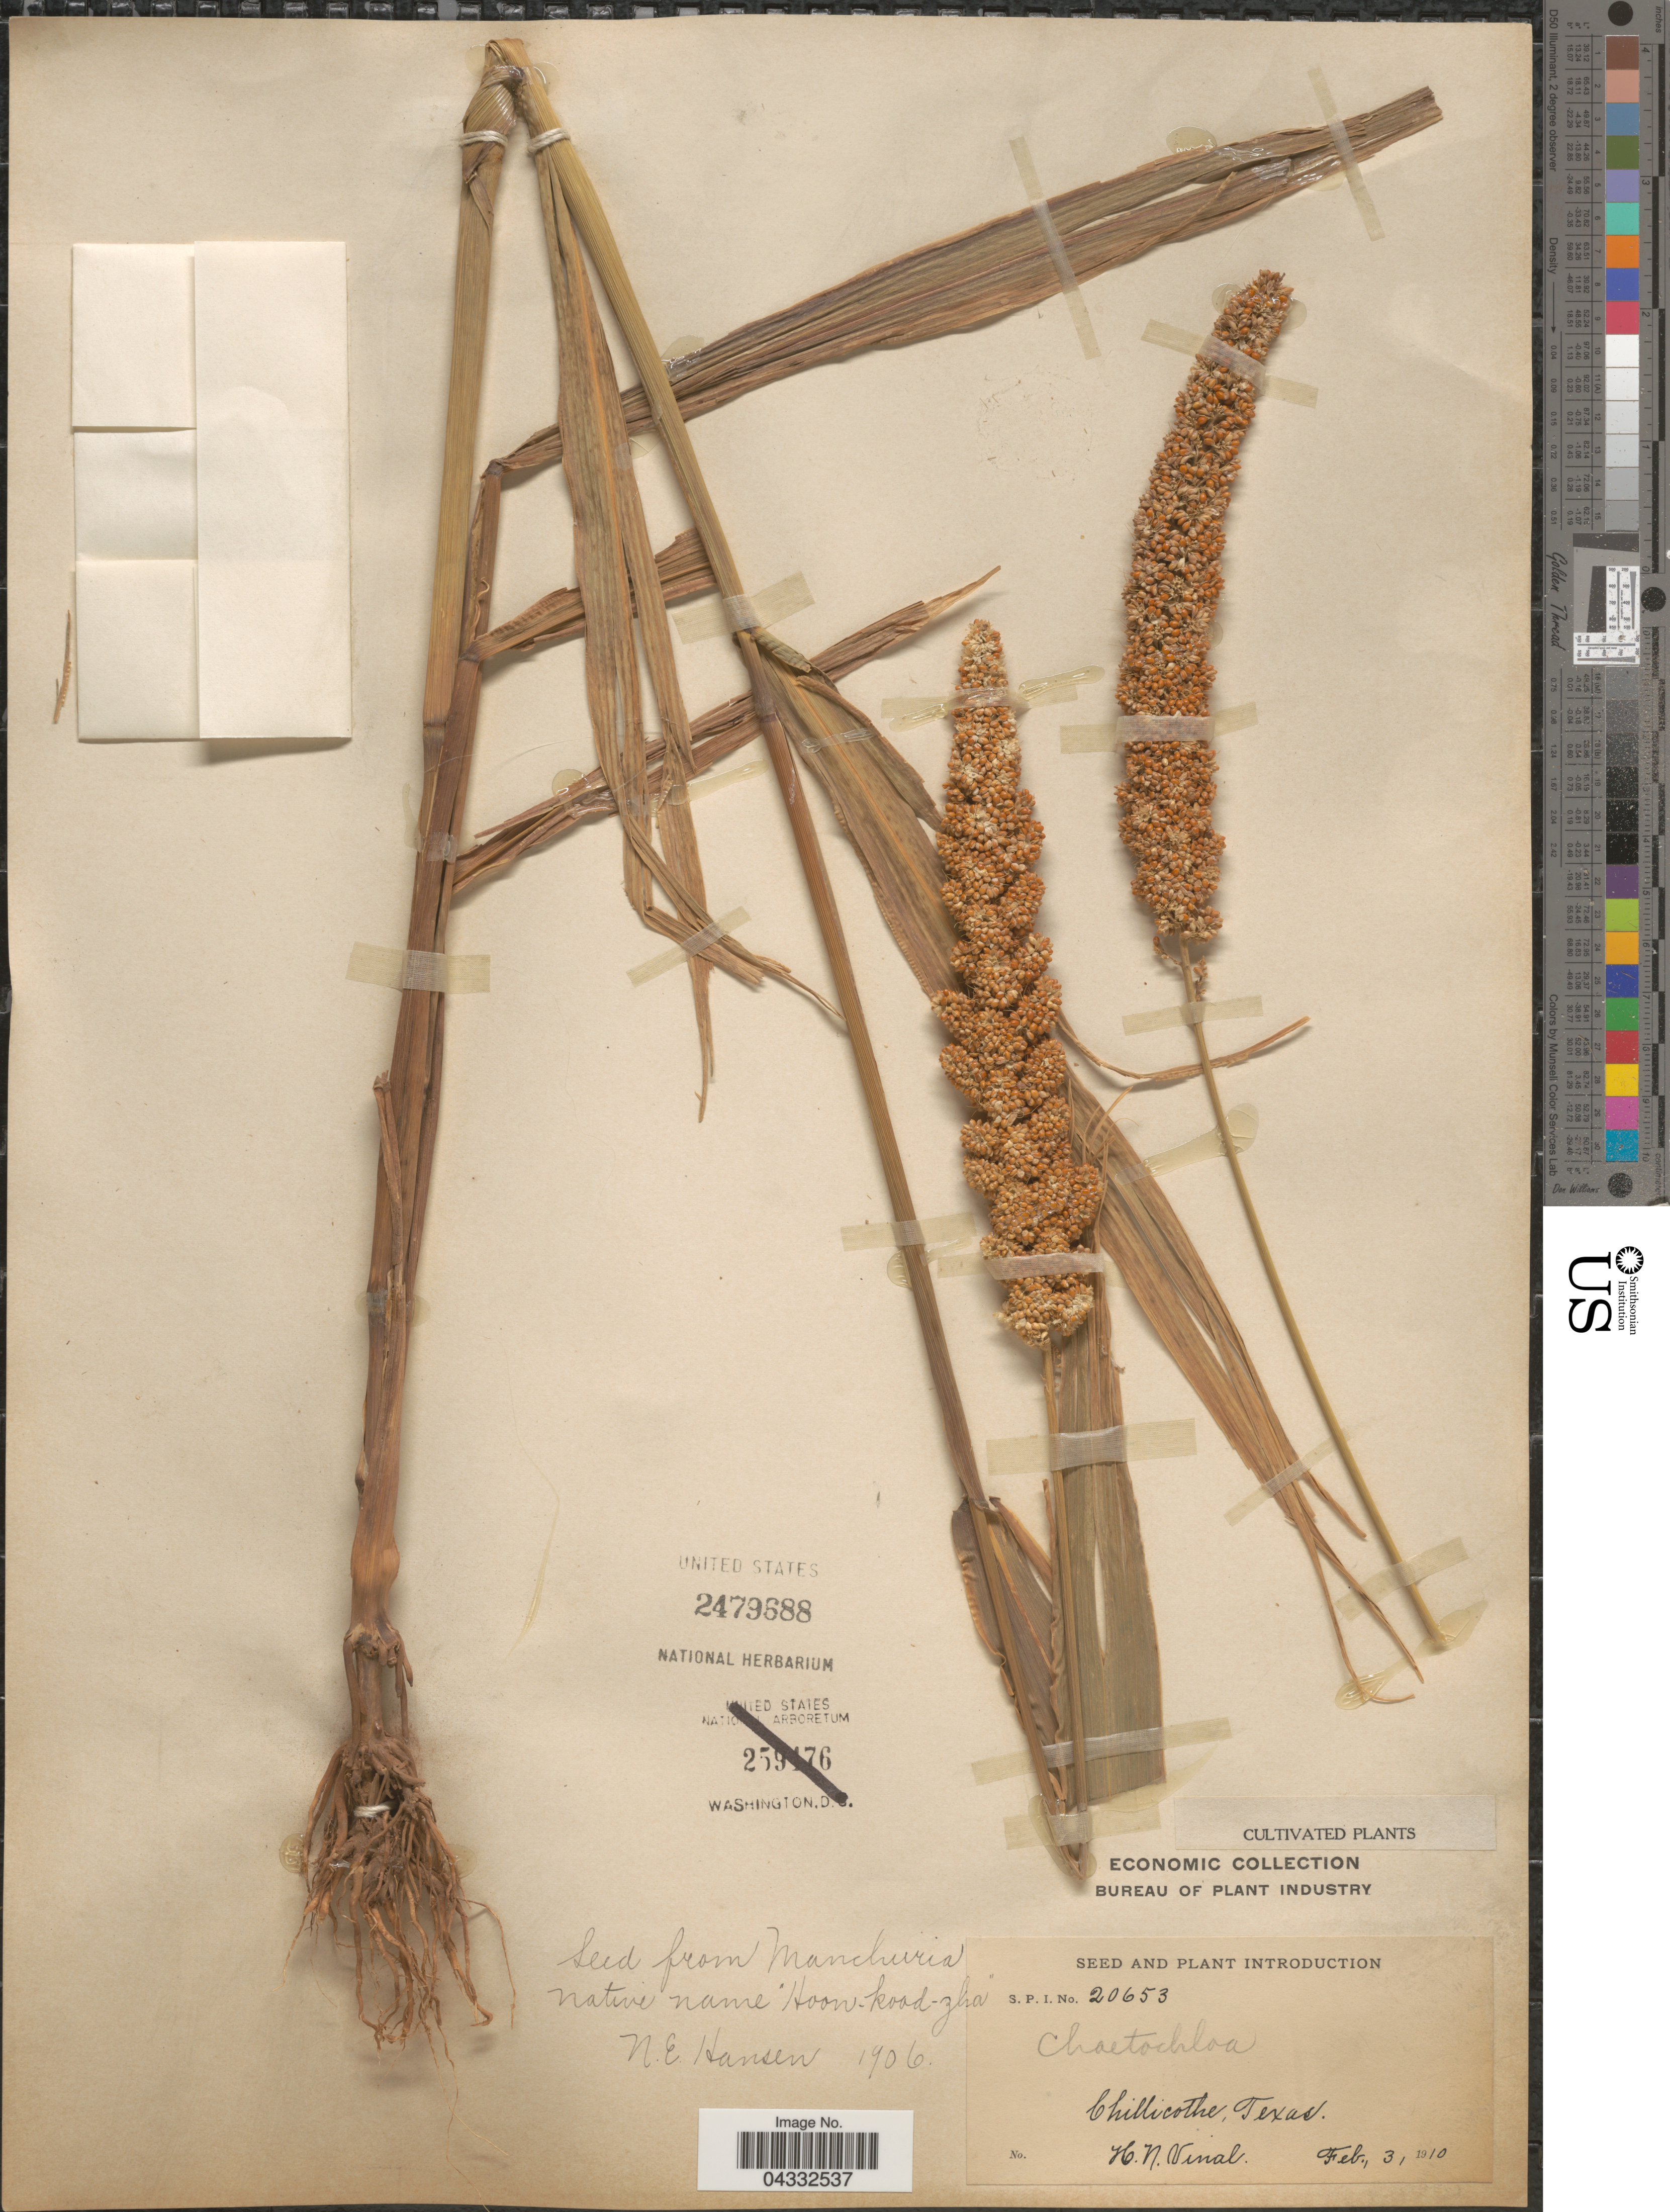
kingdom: Plantae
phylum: Tracheophyta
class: Liliopsida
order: Poales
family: Poaceae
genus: Setaria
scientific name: Setaria sp.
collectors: H. Vinal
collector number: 20653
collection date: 1910-02-03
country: United States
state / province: Texas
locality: Chillicothe.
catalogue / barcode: US 2479688